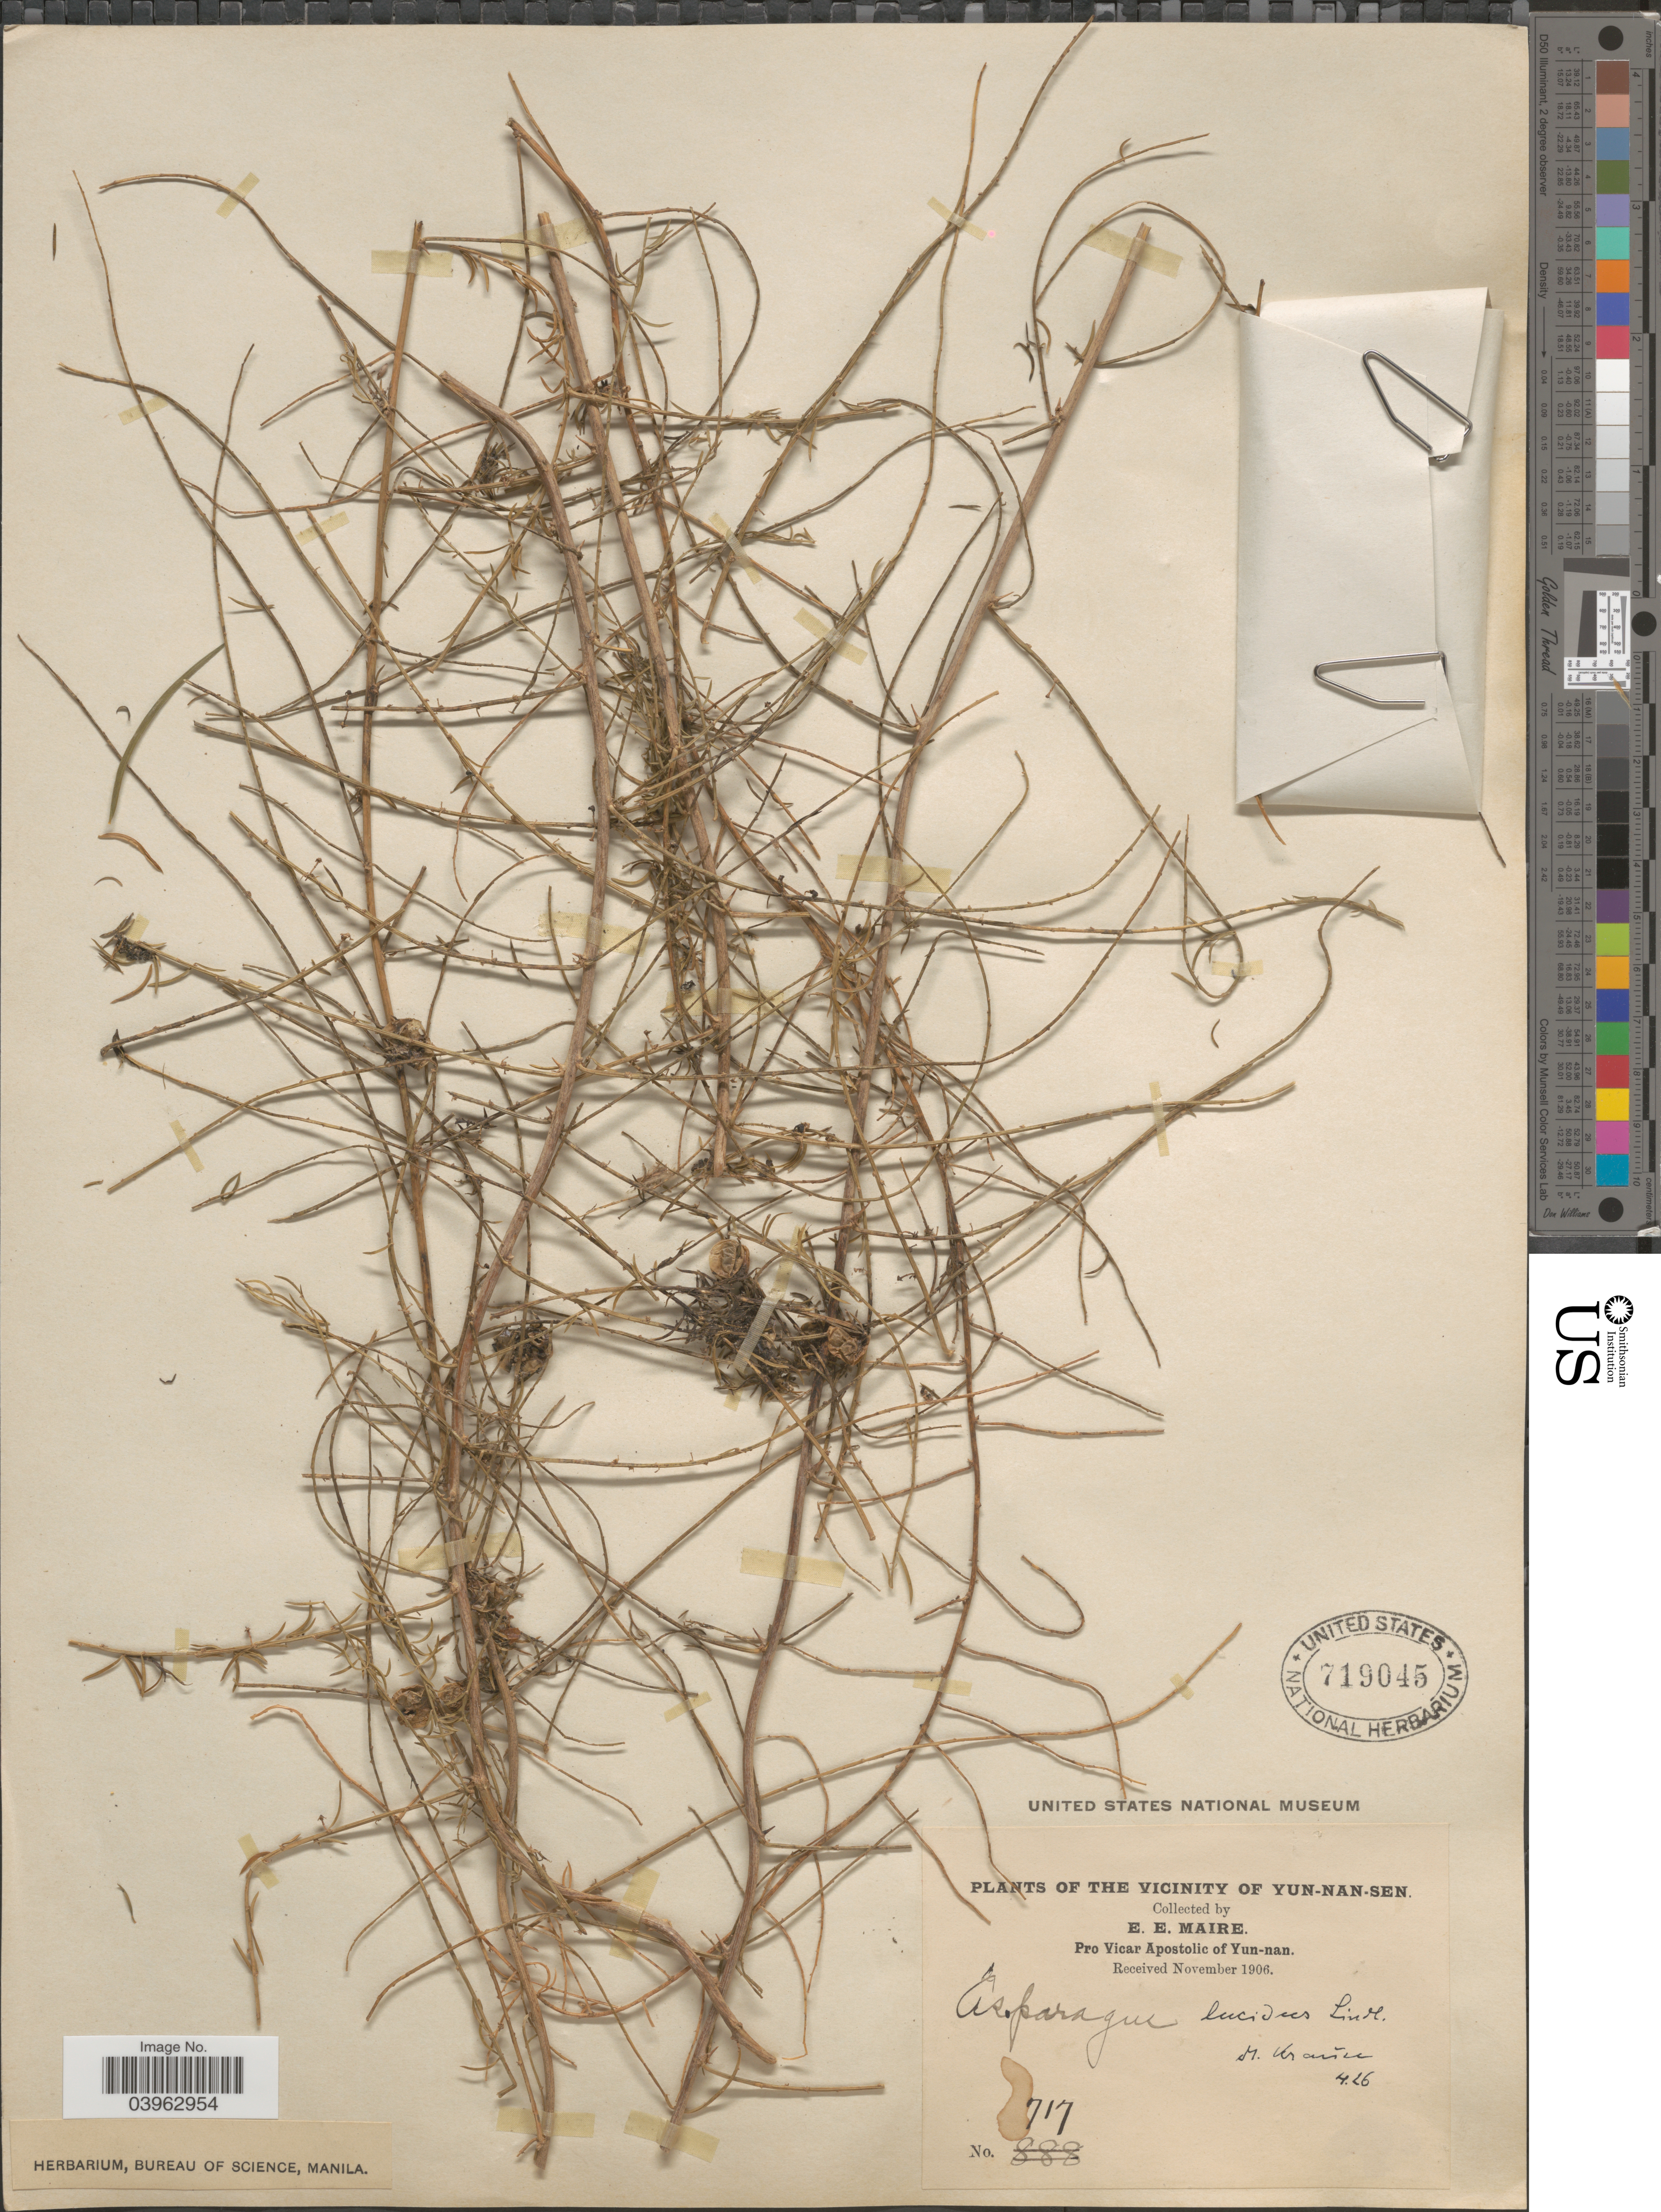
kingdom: Plantae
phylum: Tracheophyta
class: Liliopsida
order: Asparagales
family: Asparagaceae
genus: Asparagus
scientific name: Asparagus lucidus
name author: Lindl.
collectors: E. E. Maire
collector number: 717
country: China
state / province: Yunnan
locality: The Vicinity of Yun-nan-sen.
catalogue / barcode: US 719045